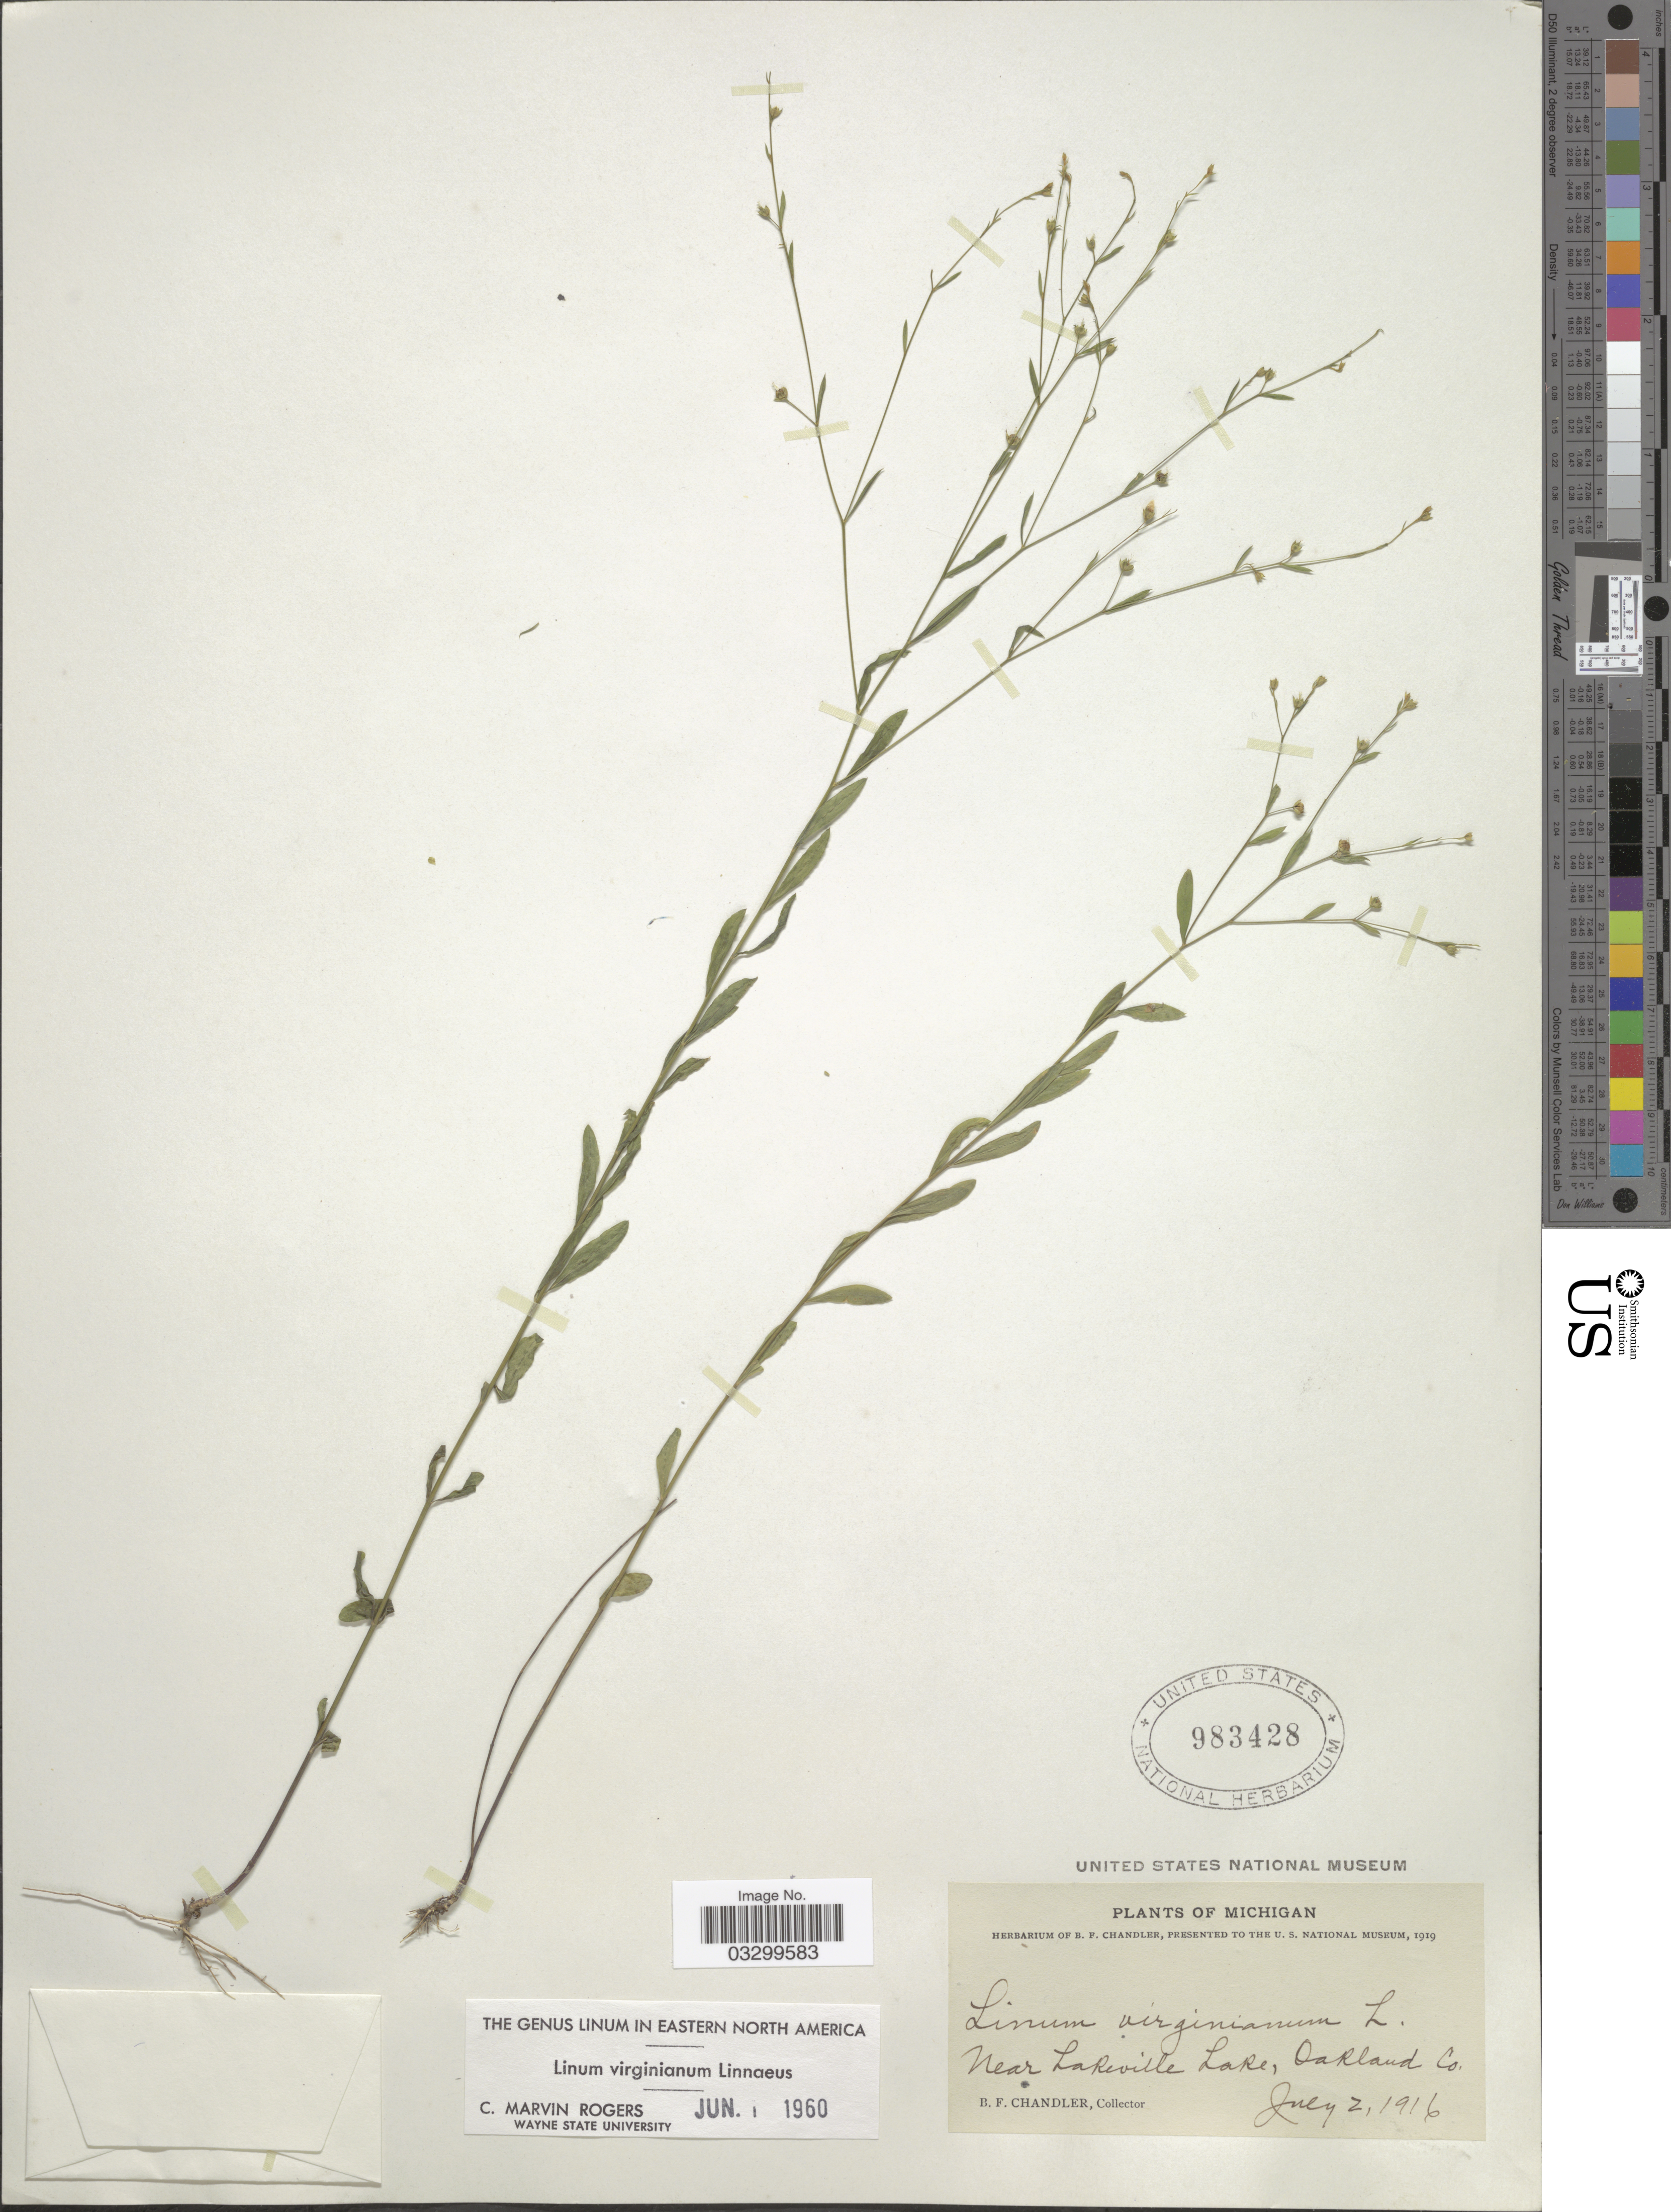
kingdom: Plantae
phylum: Tracheophyta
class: Magnoliopsida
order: Malpighiales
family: Linaceae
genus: Linum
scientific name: Linum virginianum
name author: L.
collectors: B. F. Chandler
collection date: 1916-07-02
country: United States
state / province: Michigan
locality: Near Lakeville Lake, Oakland Co.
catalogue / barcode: US 983428